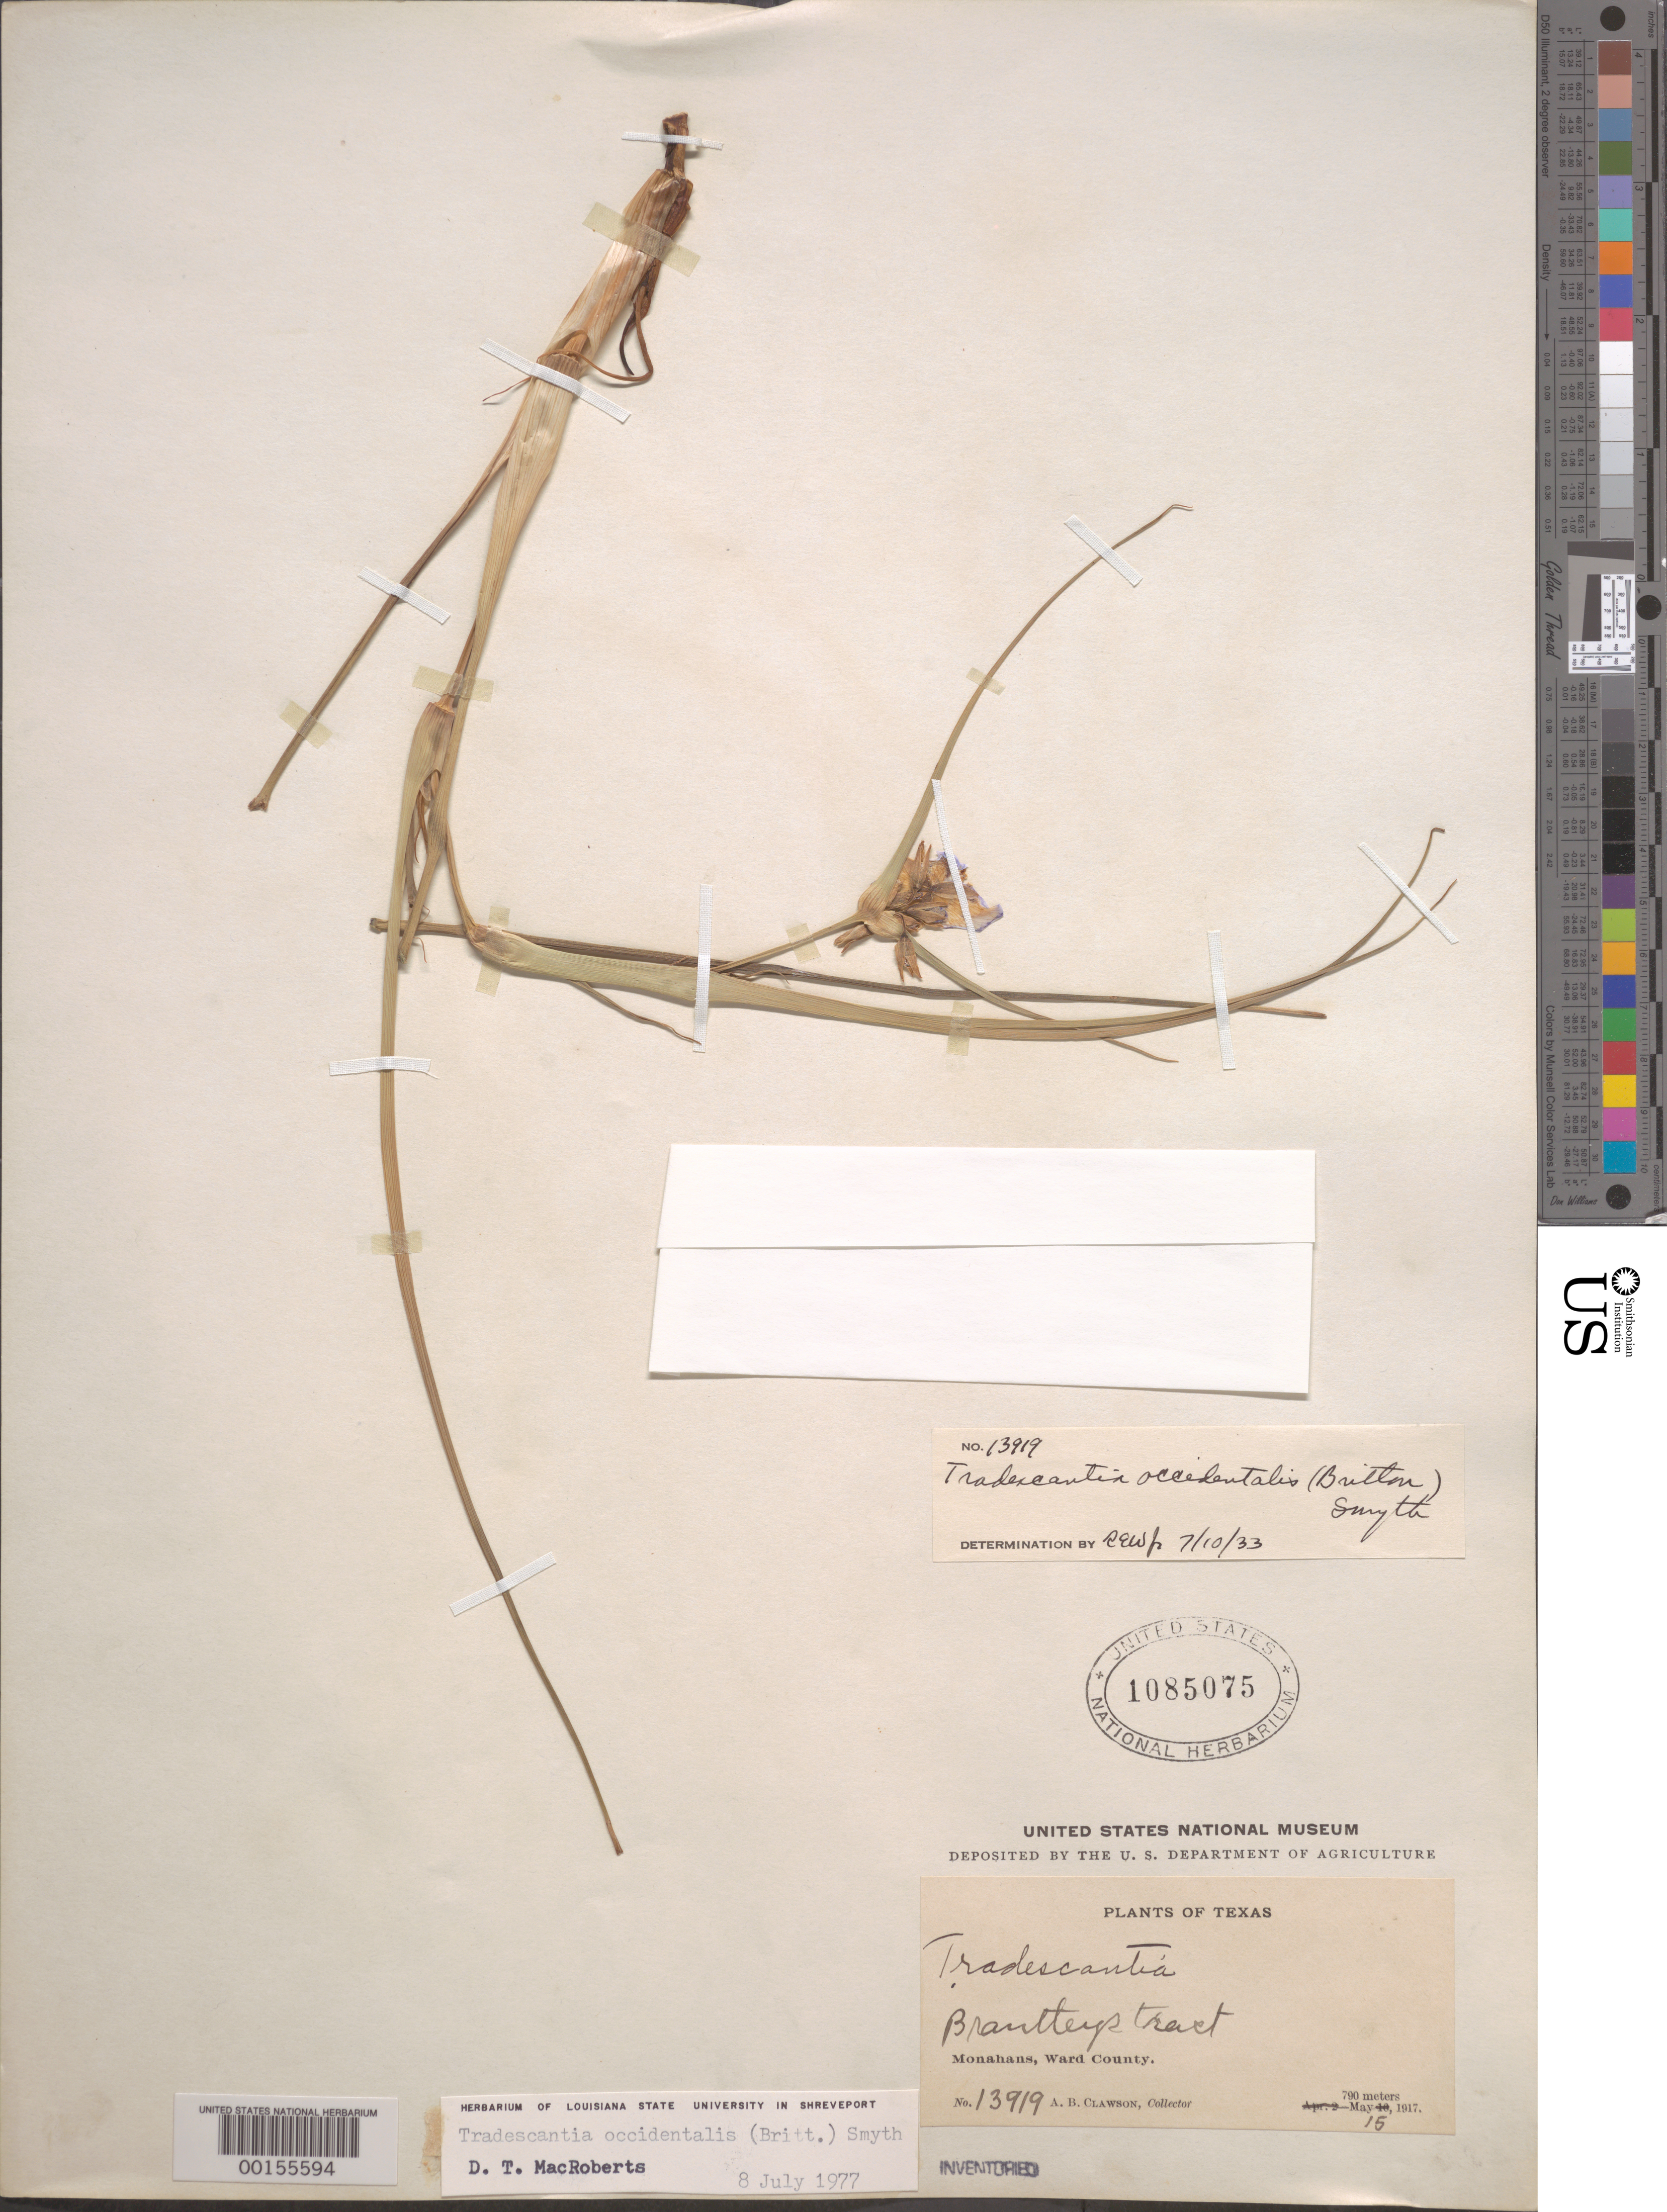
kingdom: Plantae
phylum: Tracheophyta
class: Liliopsida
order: Commelinales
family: Commelinaceae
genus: Tradescantia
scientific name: Tradescantia occidentalis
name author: (Britton) Smyth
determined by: MAcRoberts, D. T.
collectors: A. Clawson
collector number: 13919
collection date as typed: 15 May 1917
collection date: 1917-05-15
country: United States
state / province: Texas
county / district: Ward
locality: Monahans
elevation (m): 790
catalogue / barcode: US 1085075